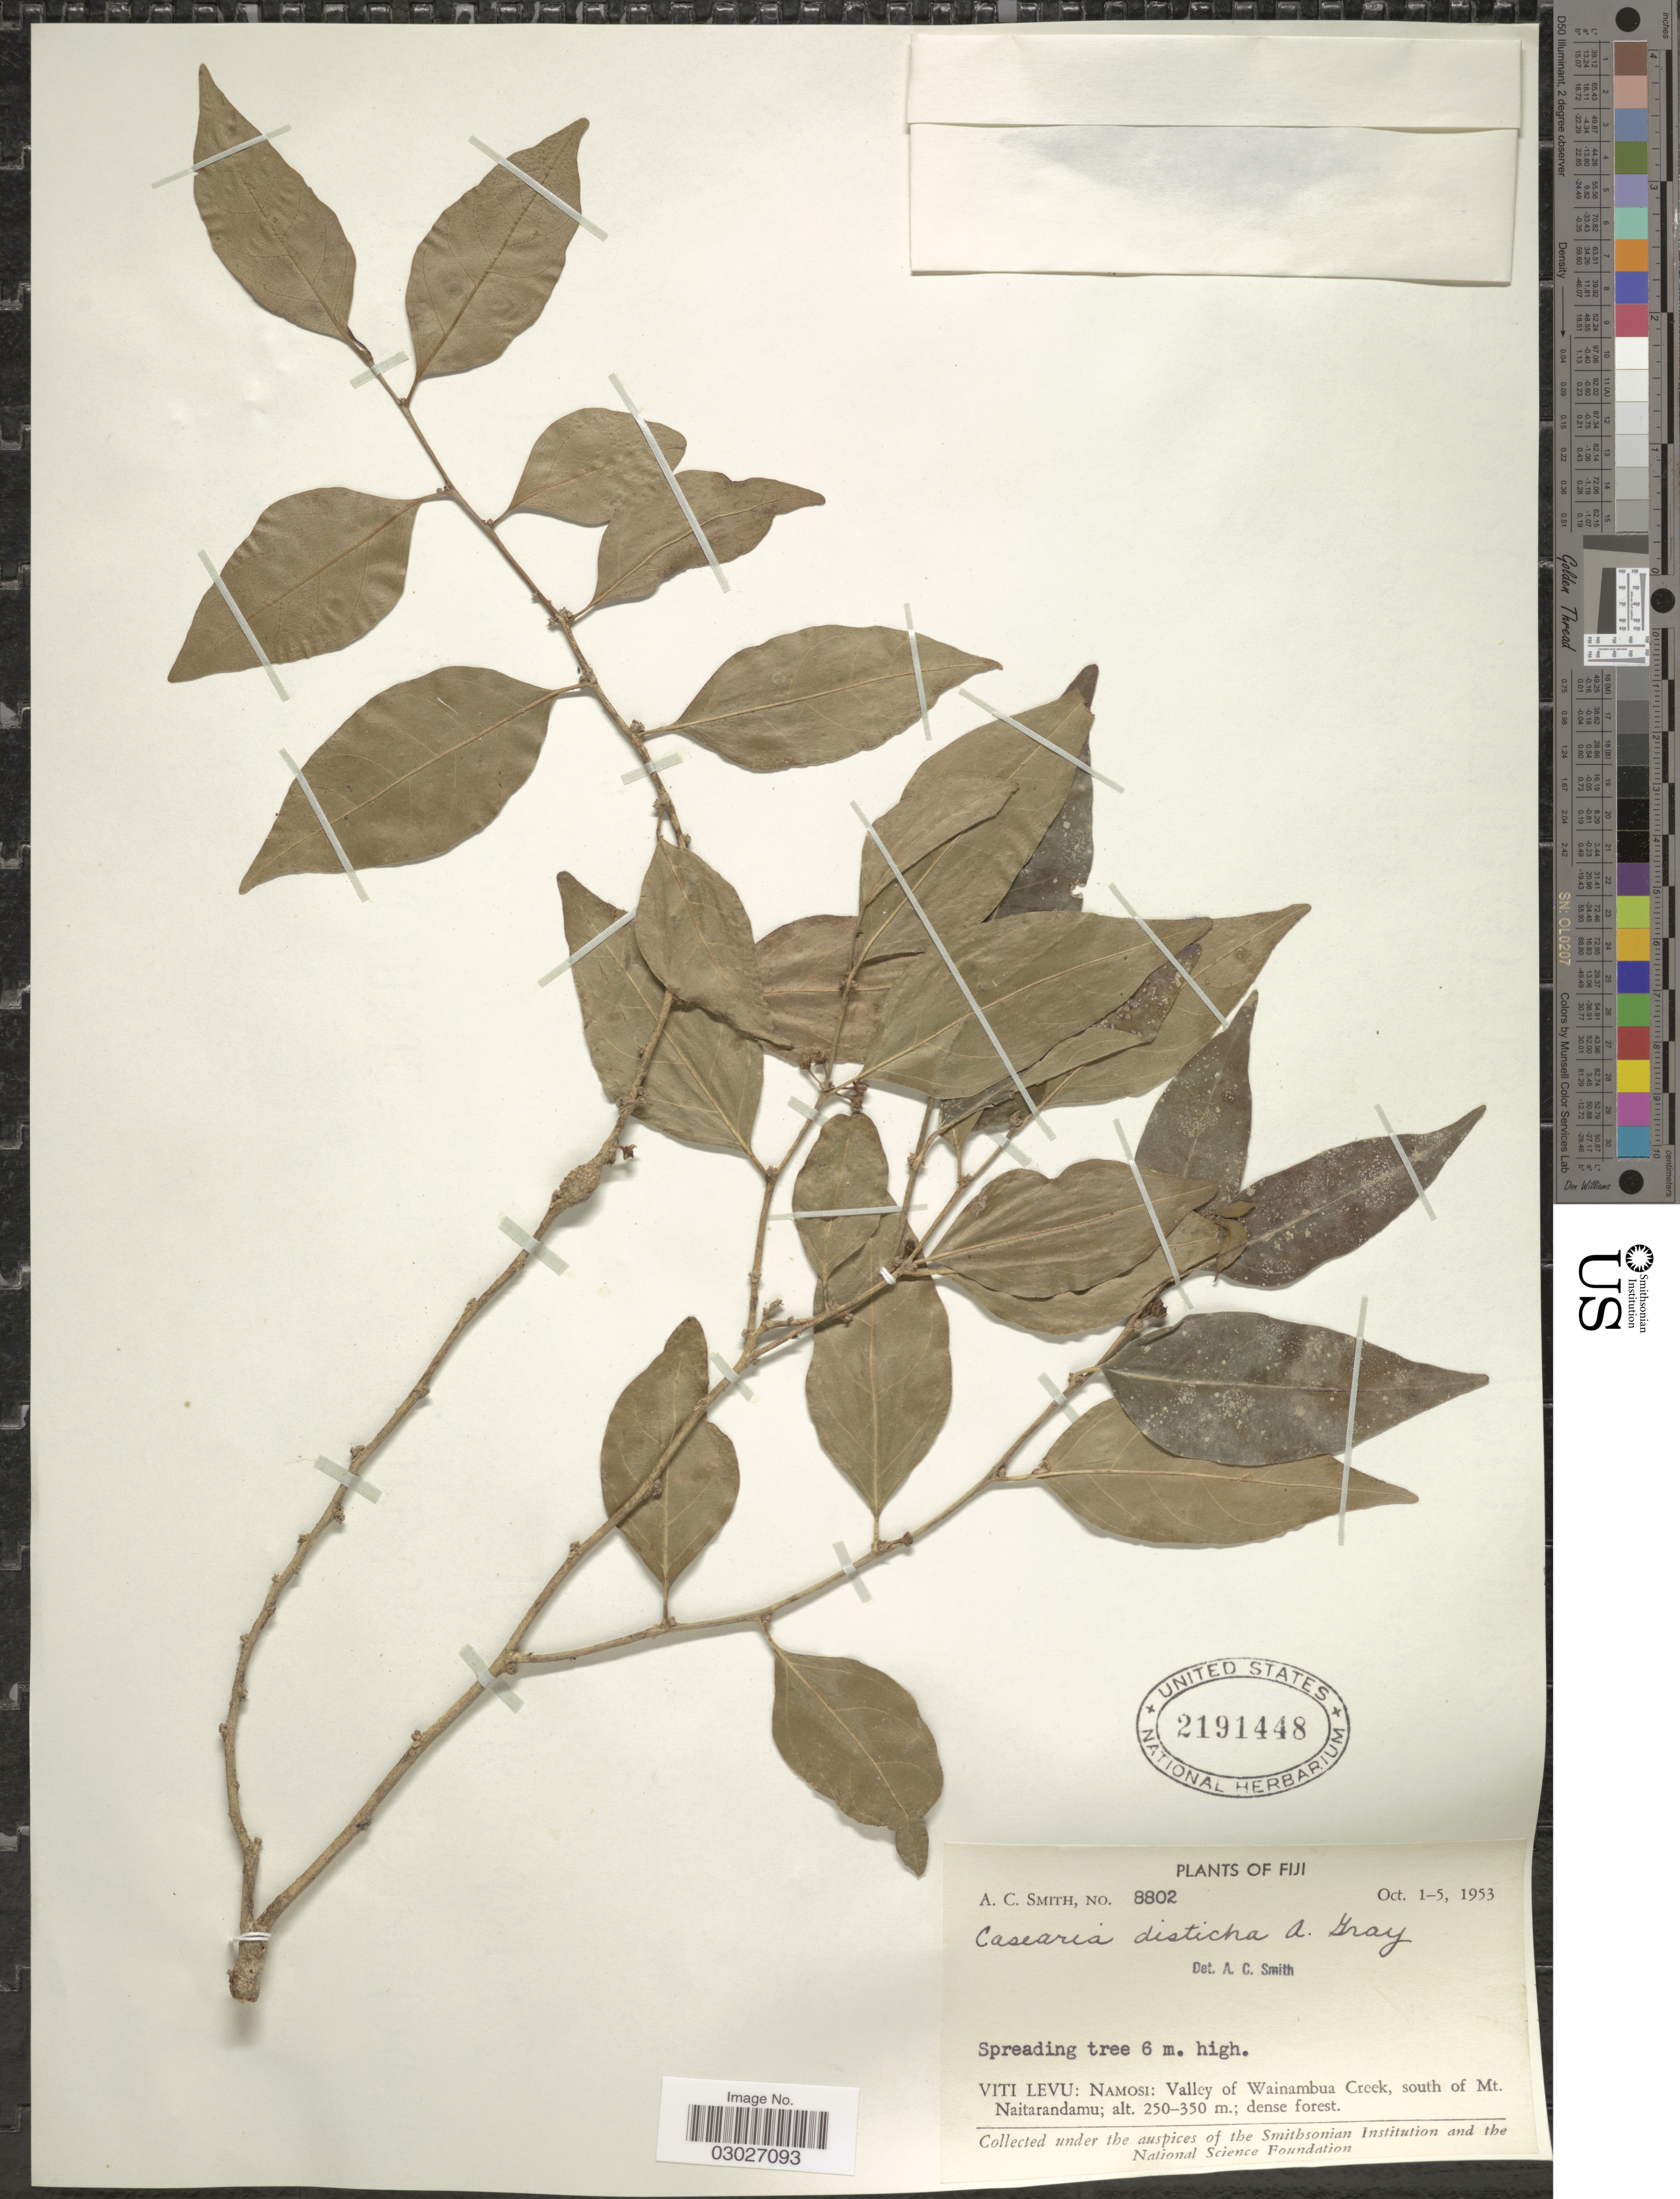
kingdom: Plantae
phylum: Tracheophyta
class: Magnoliopsida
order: Malpighiales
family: Salicaceae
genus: Casearia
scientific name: Casearia disticha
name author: A. Gray in Wilkes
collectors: A. C. Smith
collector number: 8802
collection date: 1953-10-01/1953-10-05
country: Fiji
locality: Viti Levu: Namosi: Valley of Wainambua Creek, south of Mt. Naitarandamu.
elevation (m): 250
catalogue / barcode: US 2191448